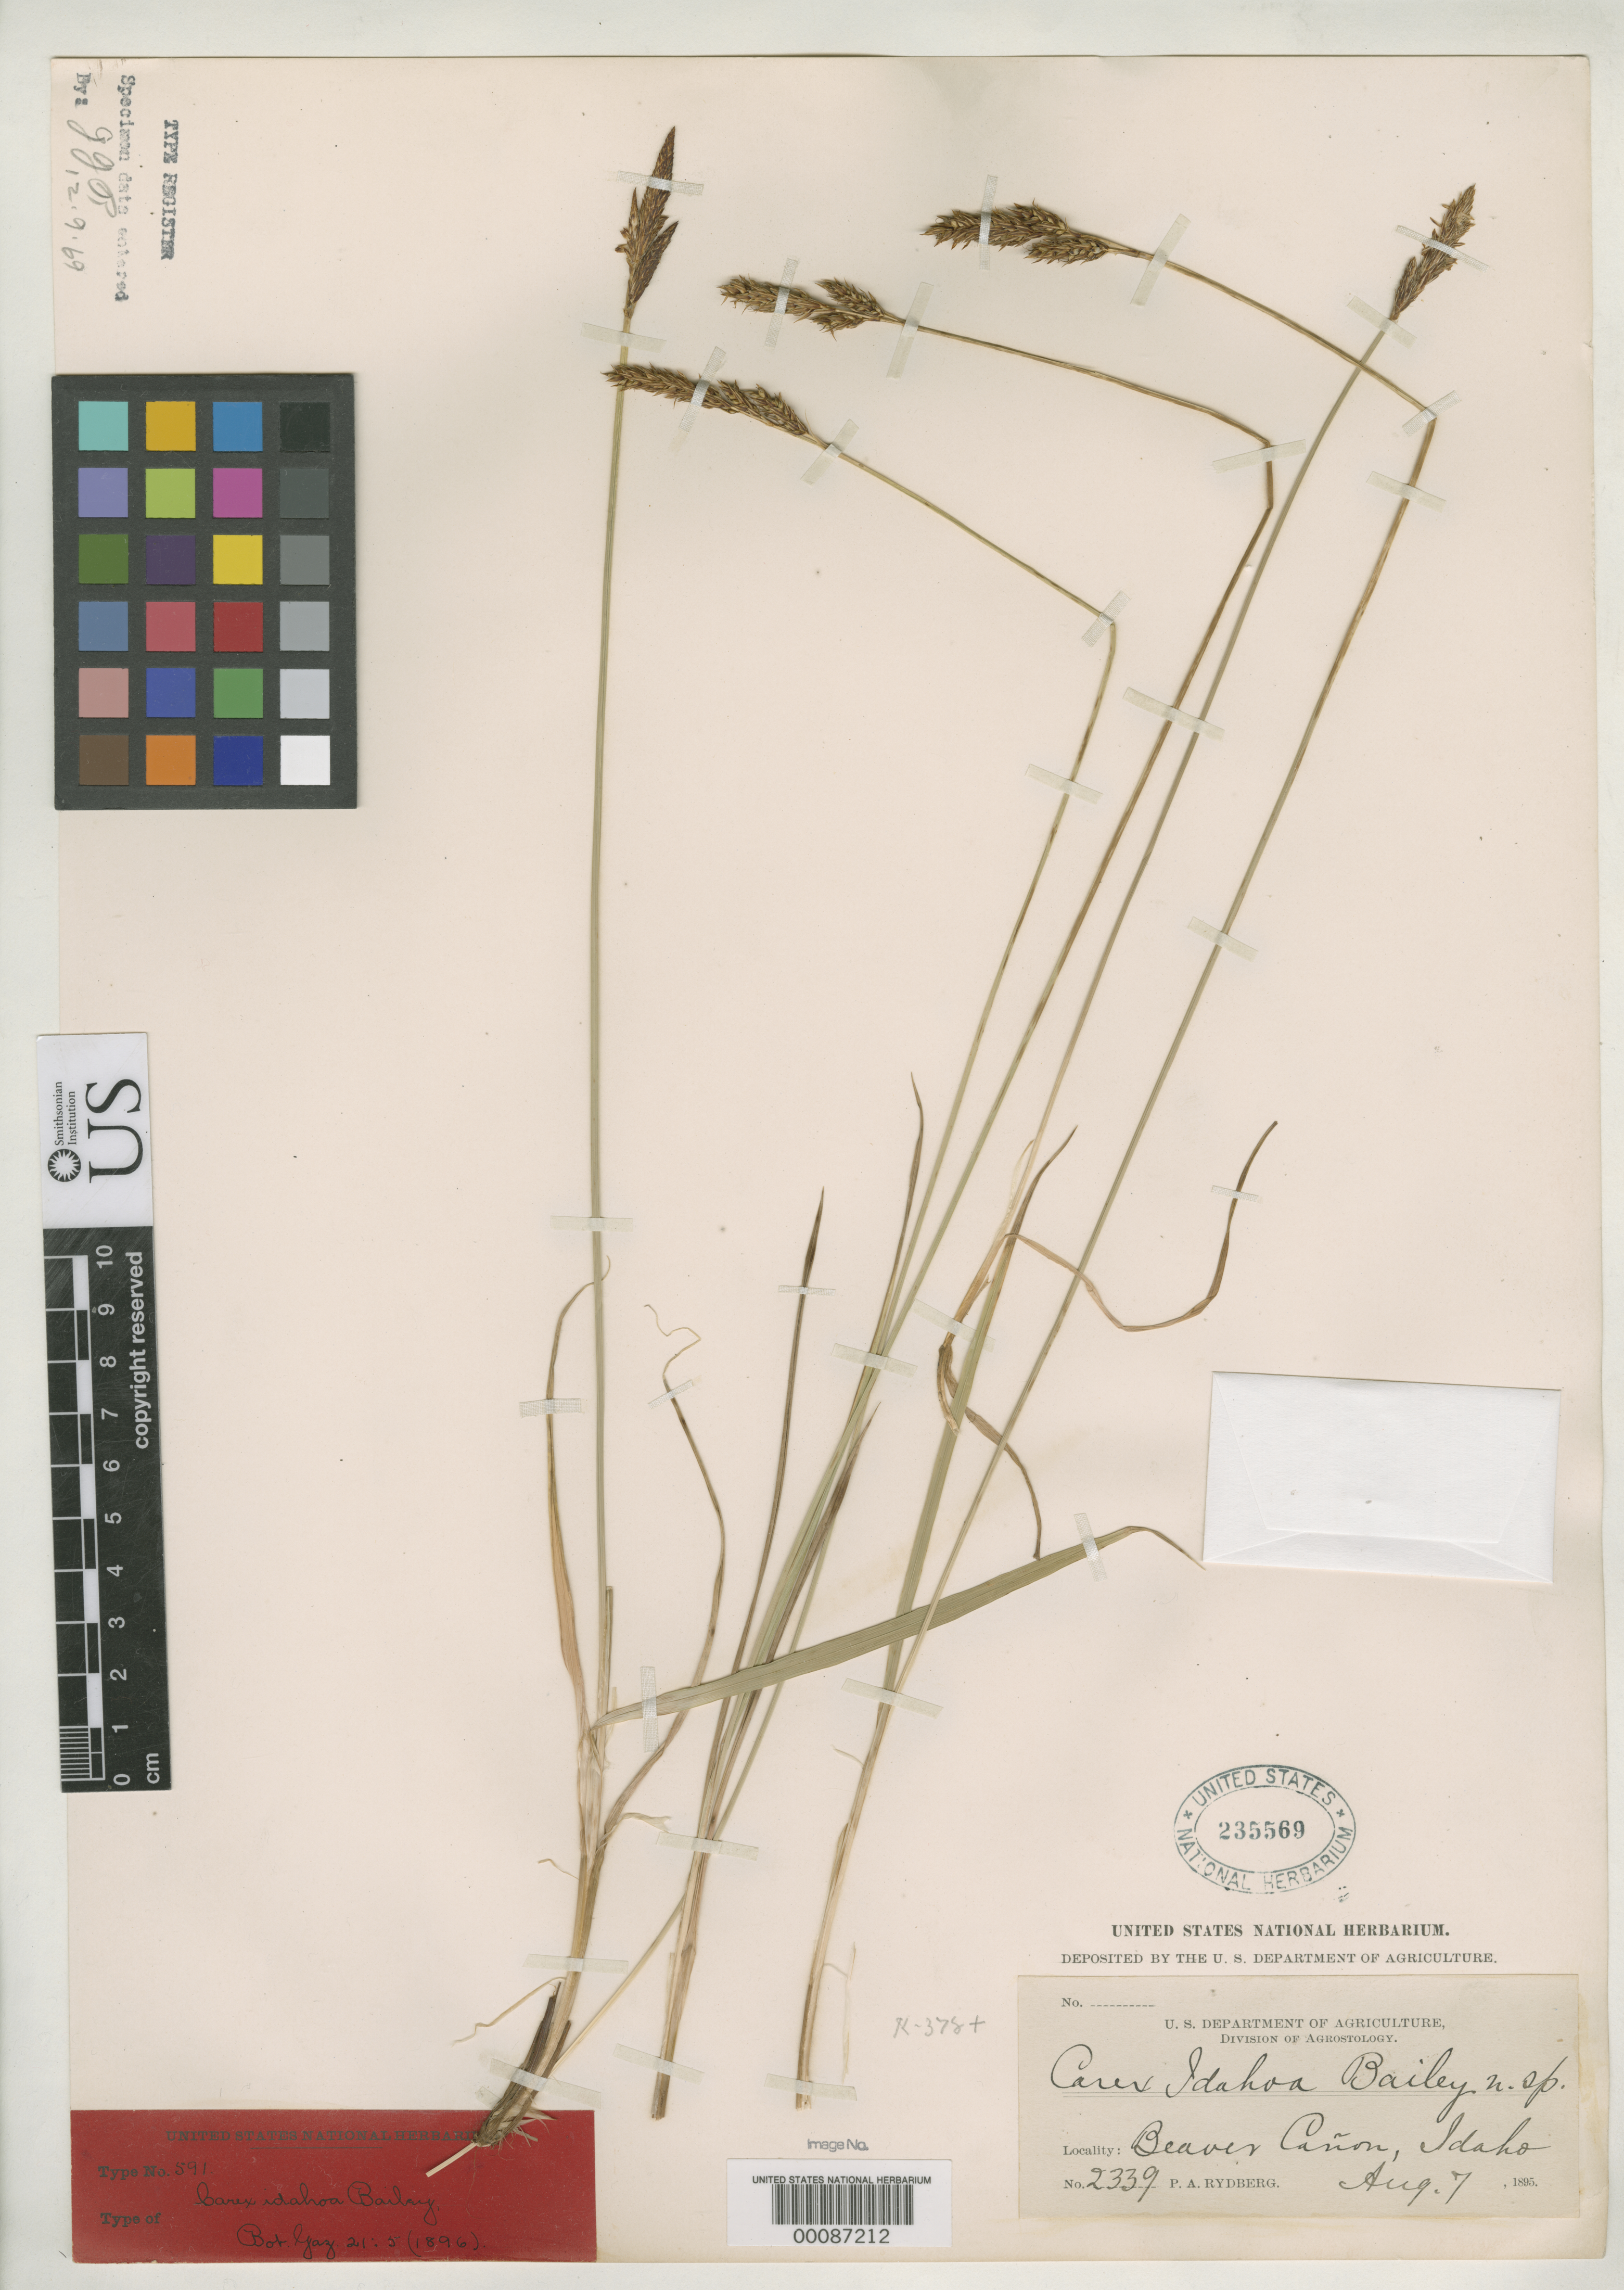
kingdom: Plantae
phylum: Tracheophyta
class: Liliopsida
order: Poales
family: Cyperaceae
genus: Carex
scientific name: Carex idahoa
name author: L.H. Bailey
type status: Type Collection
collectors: P. A. Rydberg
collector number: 2339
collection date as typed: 07 Aug 1895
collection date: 1895-08-07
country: United States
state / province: Idaho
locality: Bears Canyon.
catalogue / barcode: US 235569